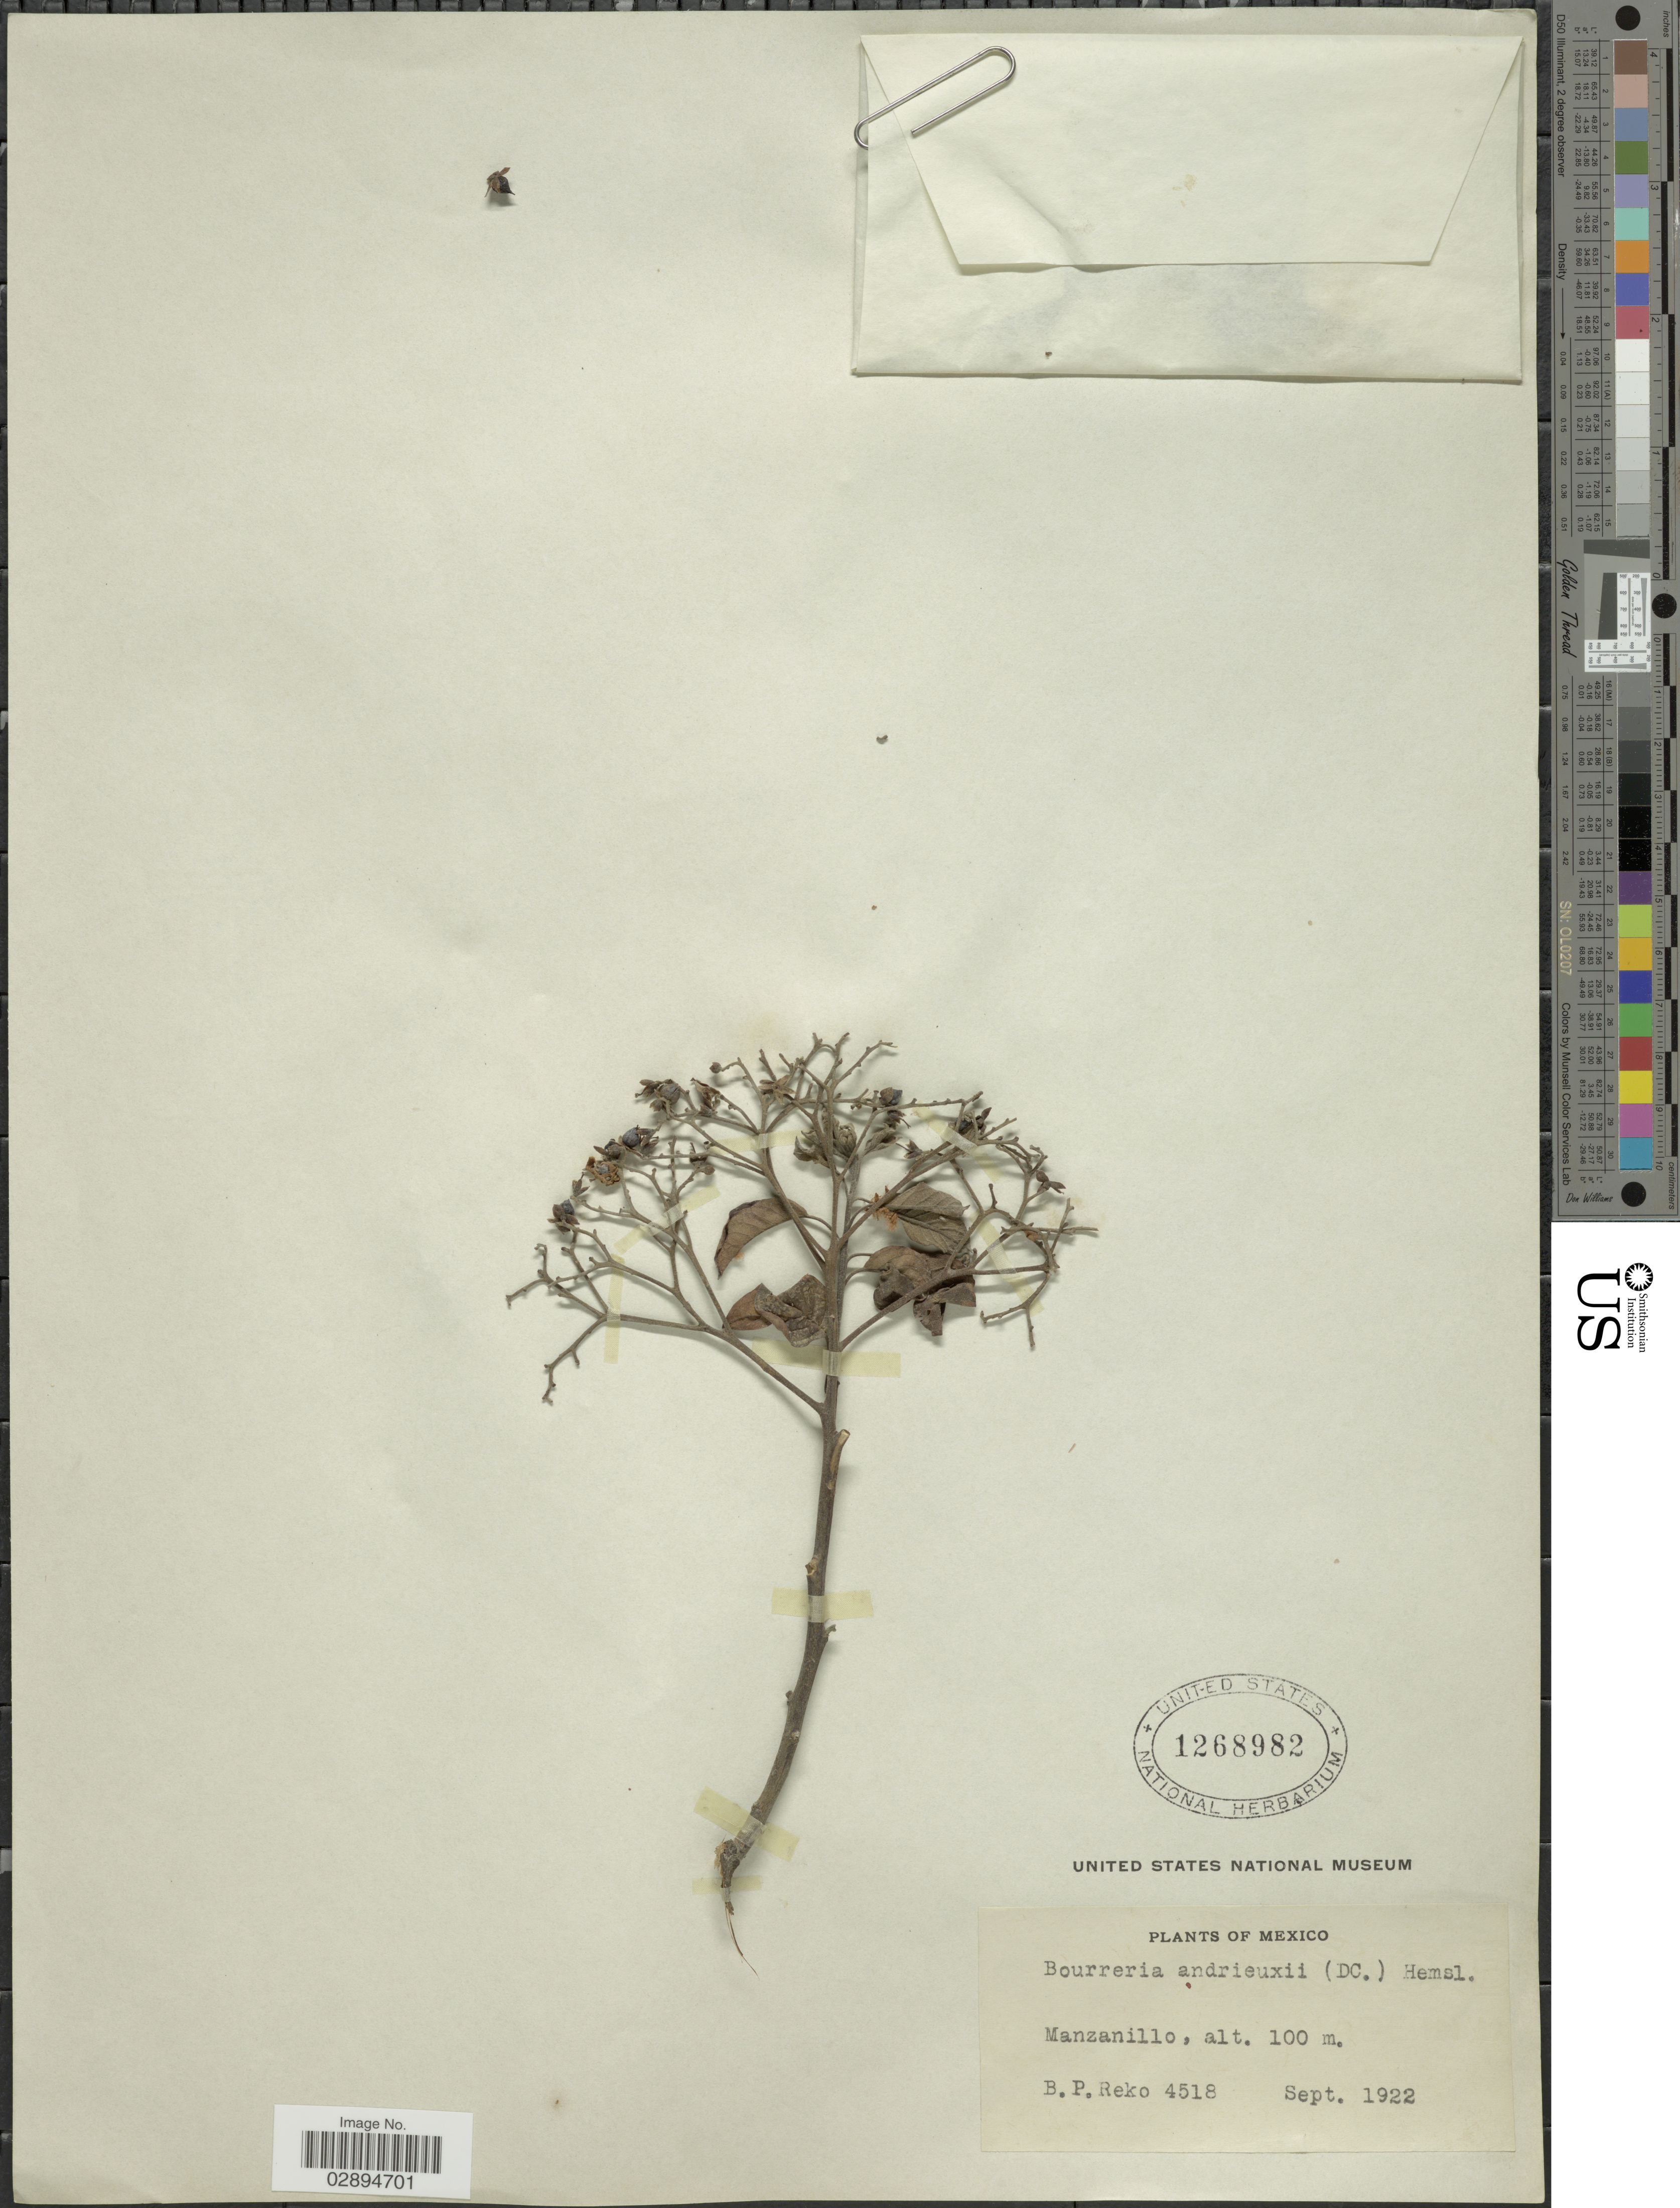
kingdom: Plantae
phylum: Tracheophyta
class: Magnoliopsida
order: Boraginales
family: Ehretiaceae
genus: Bourreria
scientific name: Bourreria andrieuxii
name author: Hemsl.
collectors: B. P. Reko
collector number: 4518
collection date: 1922-09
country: Mexico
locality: Manzanillo.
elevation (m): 100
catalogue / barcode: US 1268982